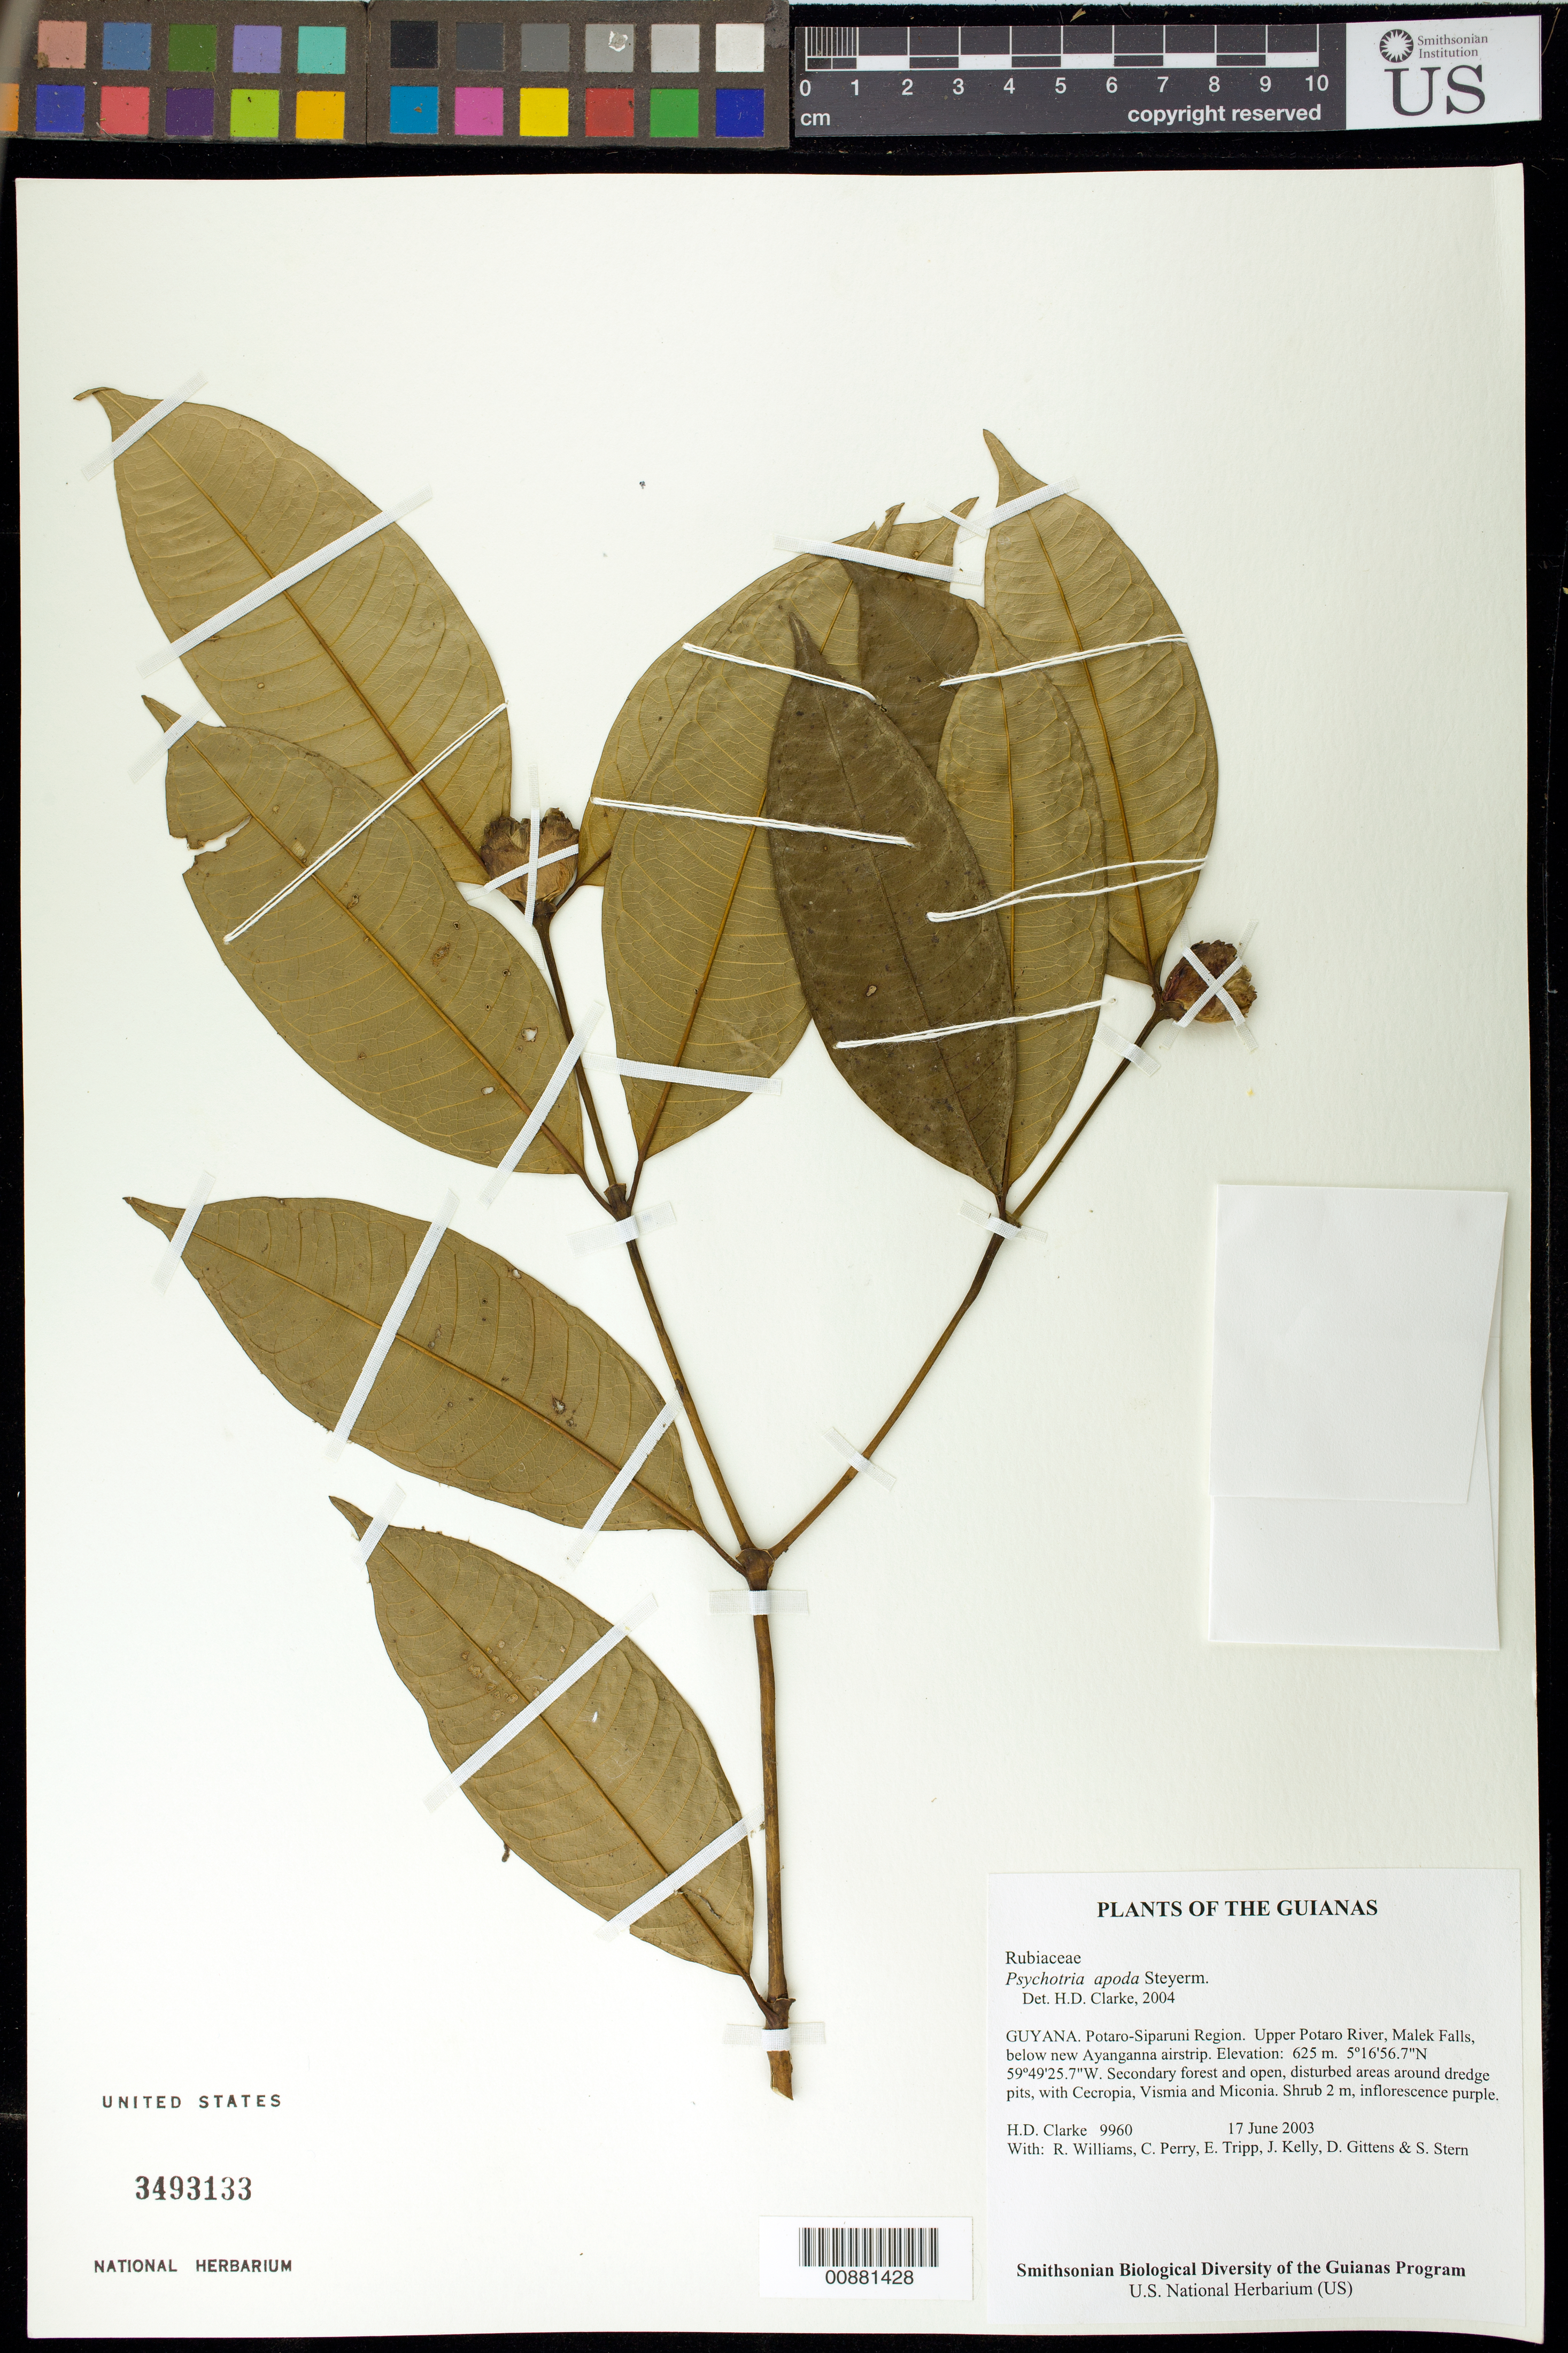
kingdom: Plantae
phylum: Tracheophyta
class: Magnoliopsida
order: Gentianales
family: Rubiaceae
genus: Palicourea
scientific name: Palicourea apoda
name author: (Steyerm.) Delprete & J.H. Kirkbr.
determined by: Kirkbride, J. H., Jr.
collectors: H. D. Clarke, R. Williams, C. Perry, E. Tripp, J. Kelly, D. Gittens & S. R. Stern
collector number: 9960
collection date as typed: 17 June 2003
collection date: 2003-06-17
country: Guyana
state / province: Potaro-Siparuni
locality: Upper Potaro River, Malek Falls, below new Ayanganna airstrip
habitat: Secondary forest and open, disturbed areas around dredge pits, with Cecropia, Vismia and Miconia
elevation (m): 625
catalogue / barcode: US 3493133